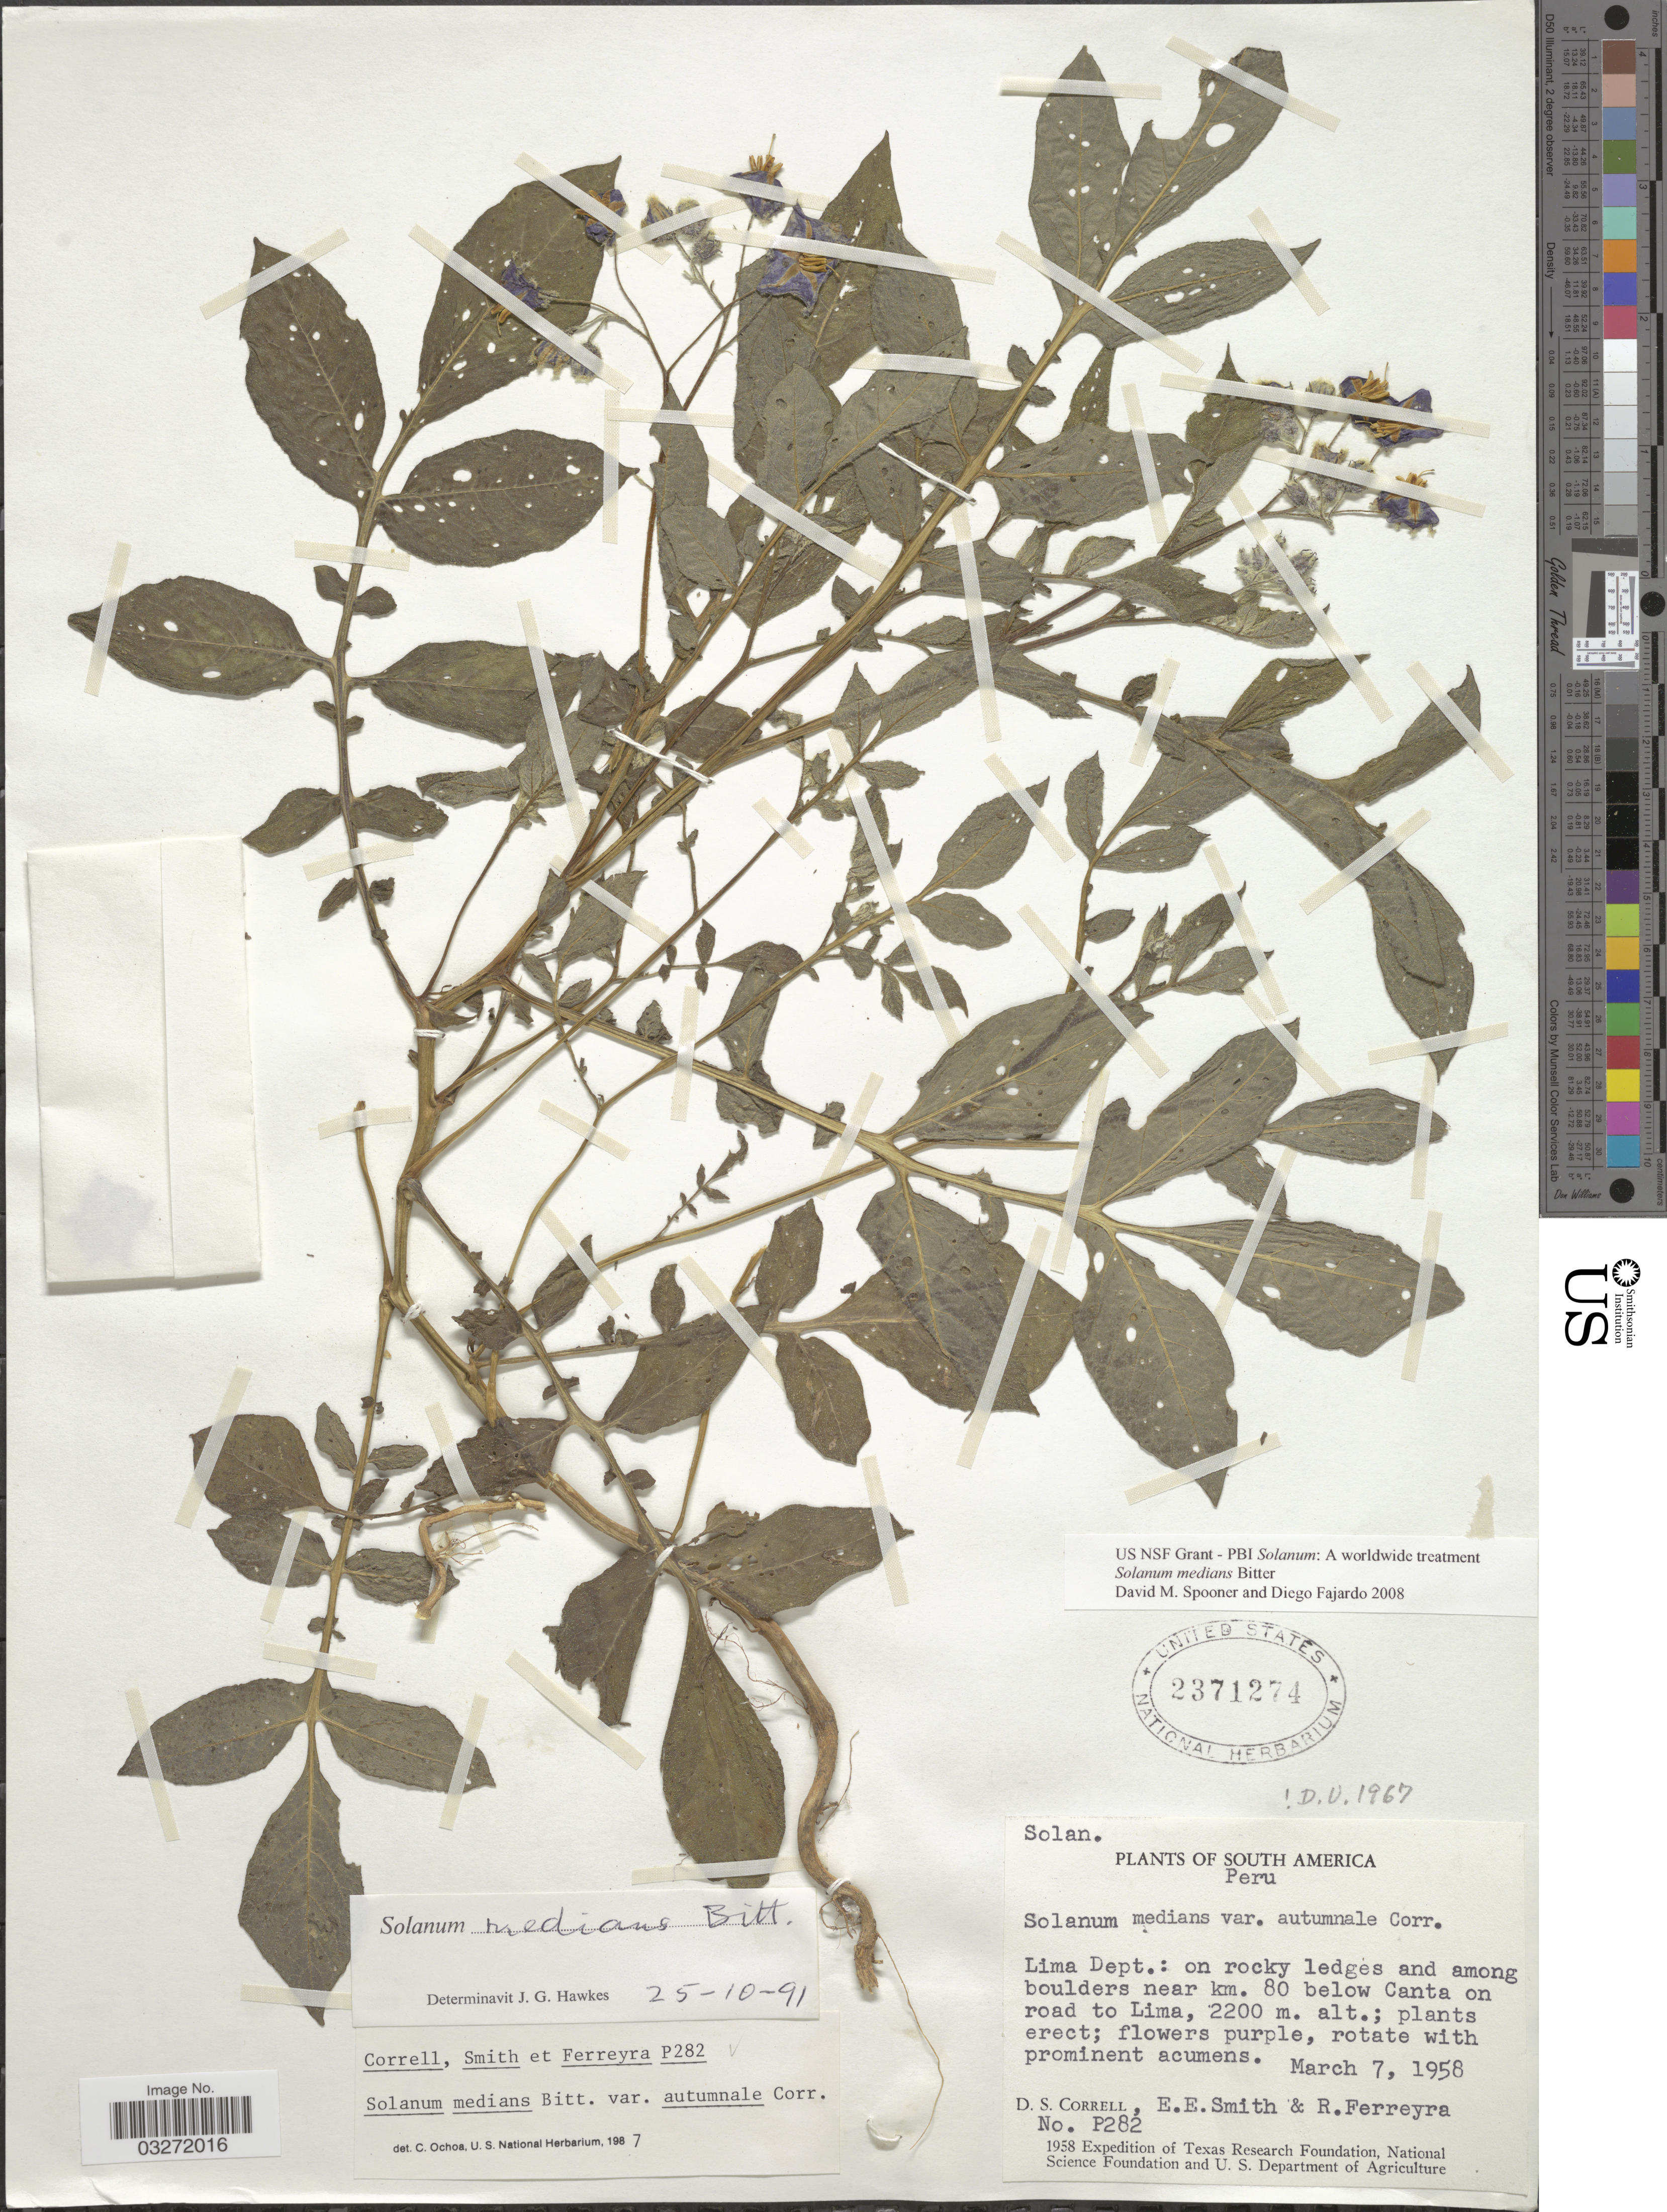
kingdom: Plantae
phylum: Tracheophyta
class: Magnoliopsida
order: Solanales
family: Solanaceae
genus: Solanum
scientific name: Solanum medians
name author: Bitter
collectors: D. S. Correll, E. E. Smith & R. A. Ferreyra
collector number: P282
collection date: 1958-03-07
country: Peru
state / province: Lima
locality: Lima Dept.: on rocky ledges and among boulders near km. 80 below Canta on road to Lima.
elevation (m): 2200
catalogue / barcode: US 2371274